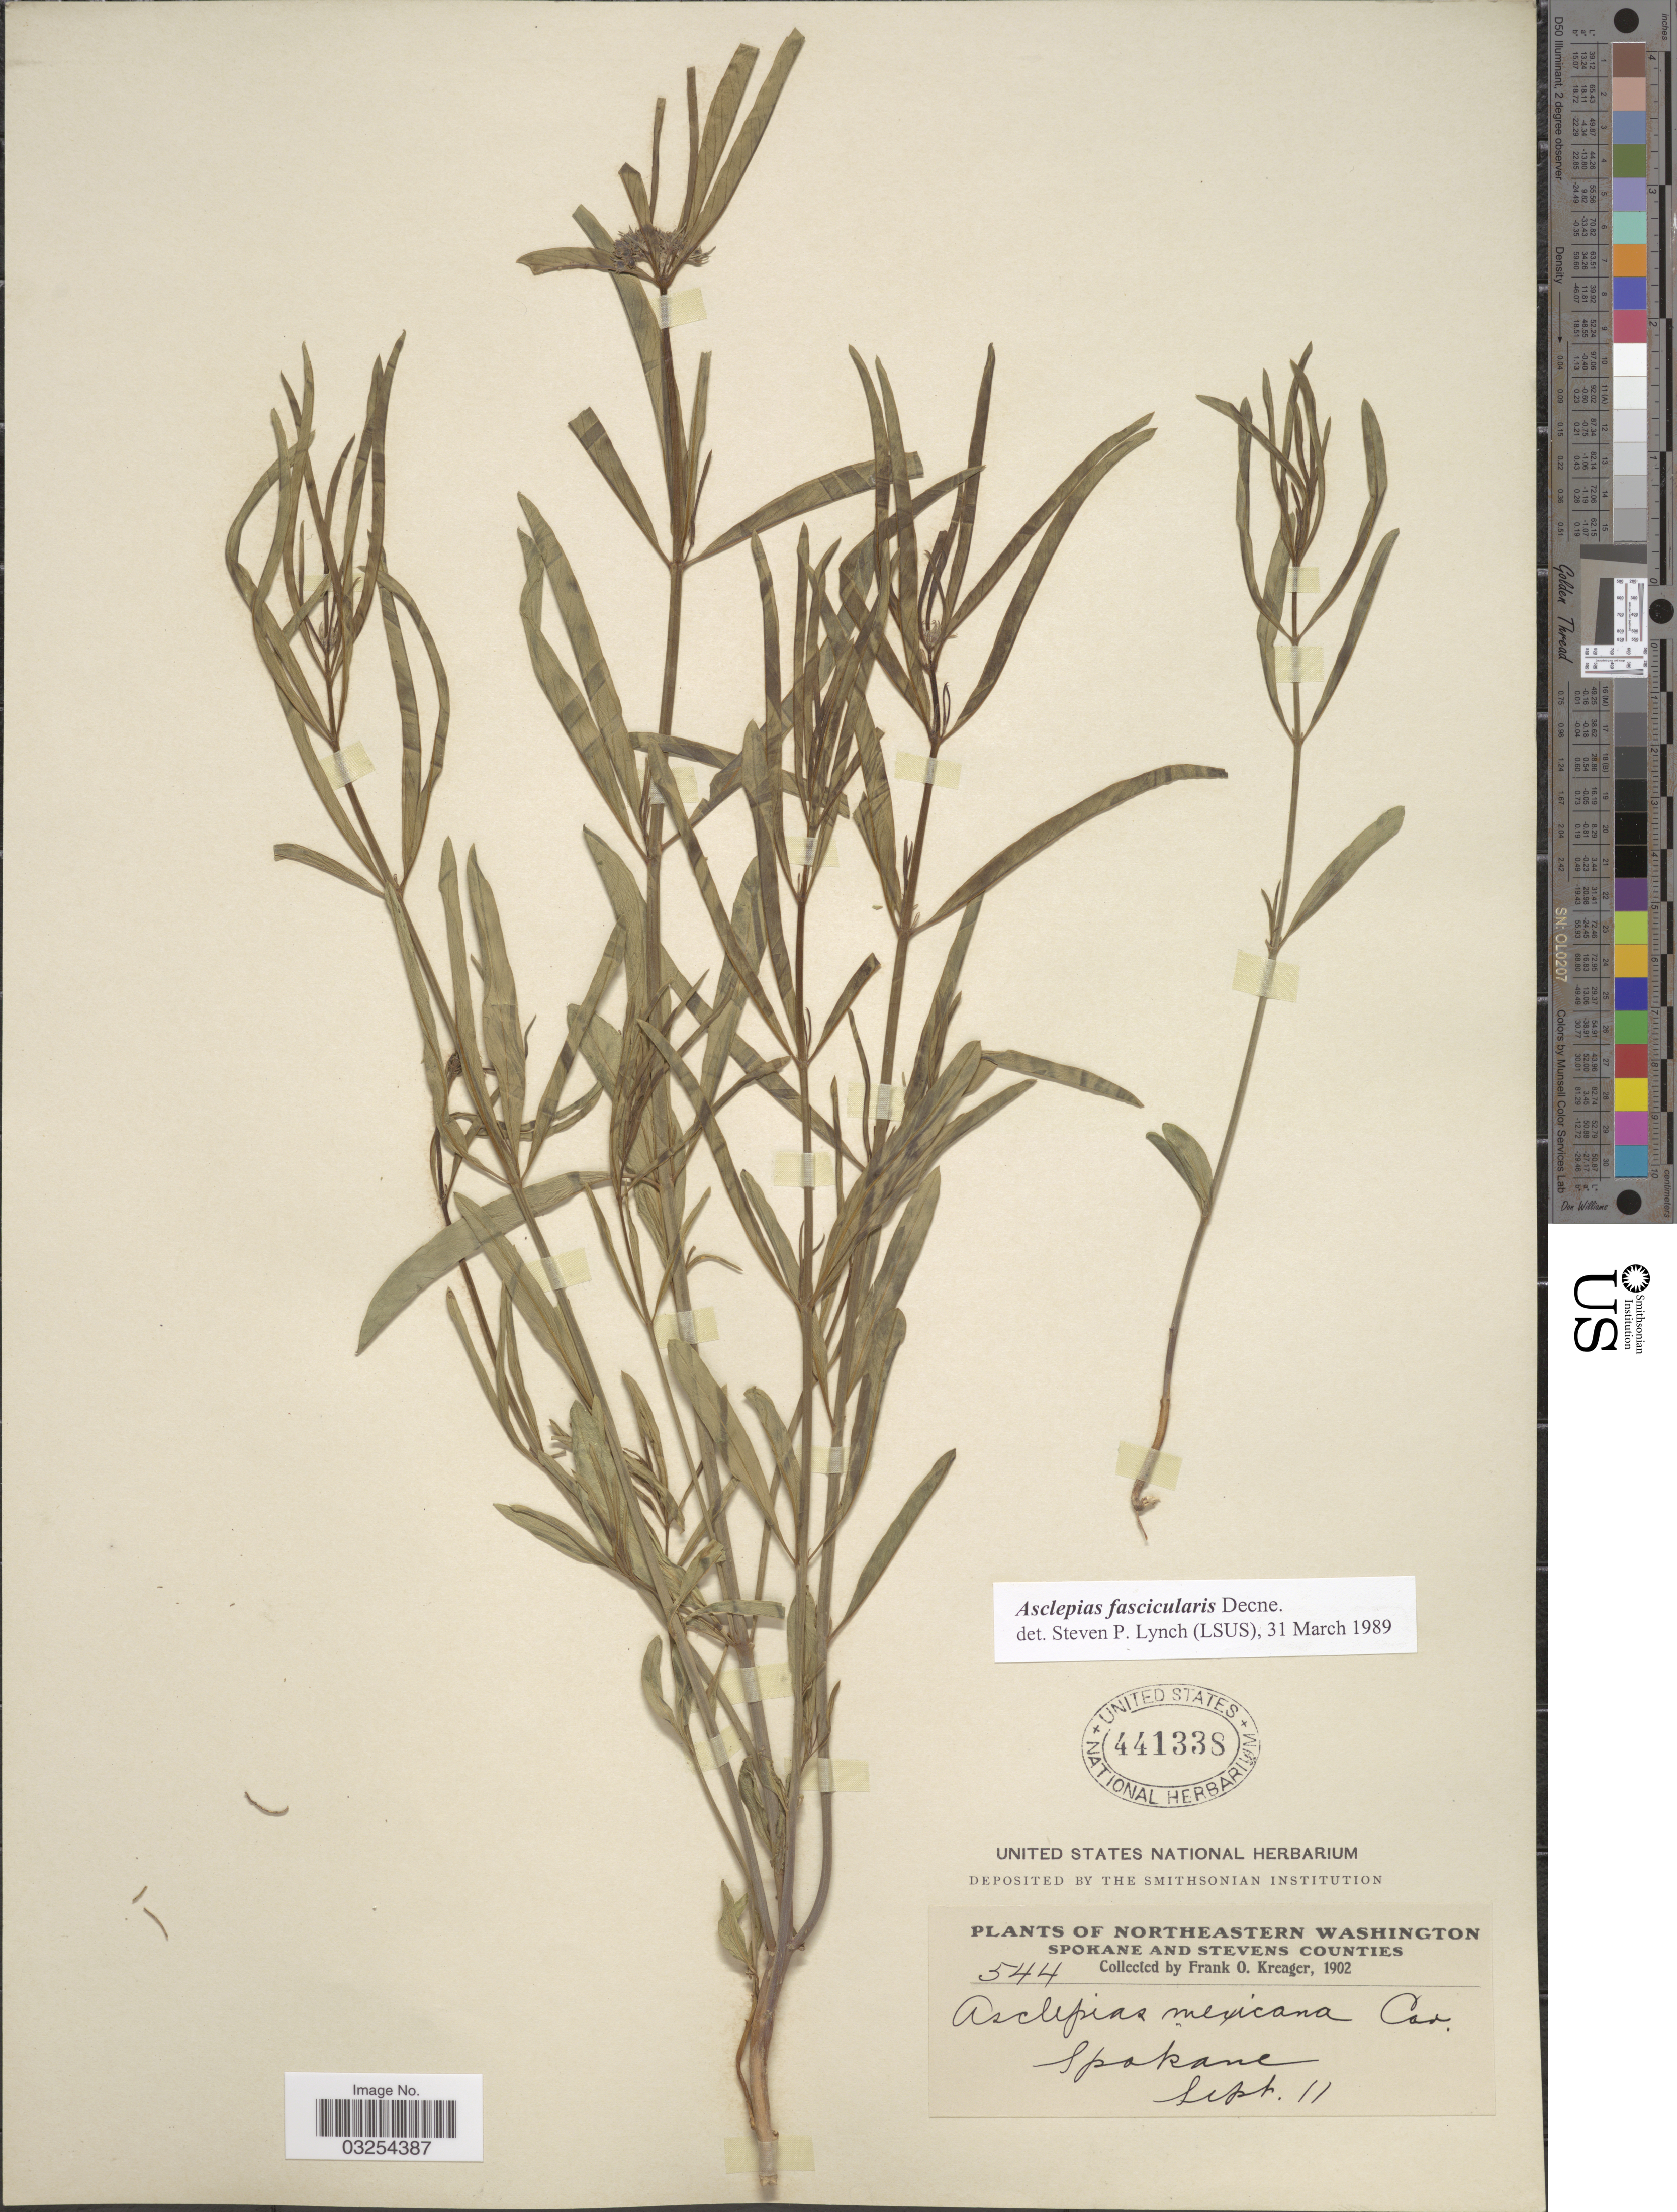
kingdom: Plantae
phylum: Tracheophyta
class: Magnoliopsida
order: Gentianales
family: Apocynaceae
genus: Asclepias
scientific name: Asclepias fascicularis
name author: Decne.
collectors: F. Kreager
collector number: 544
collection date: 1902-09-11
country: United States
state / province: Washington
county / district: Spokane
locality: Northeastern Washington. Spokane.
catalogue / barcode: US 441338